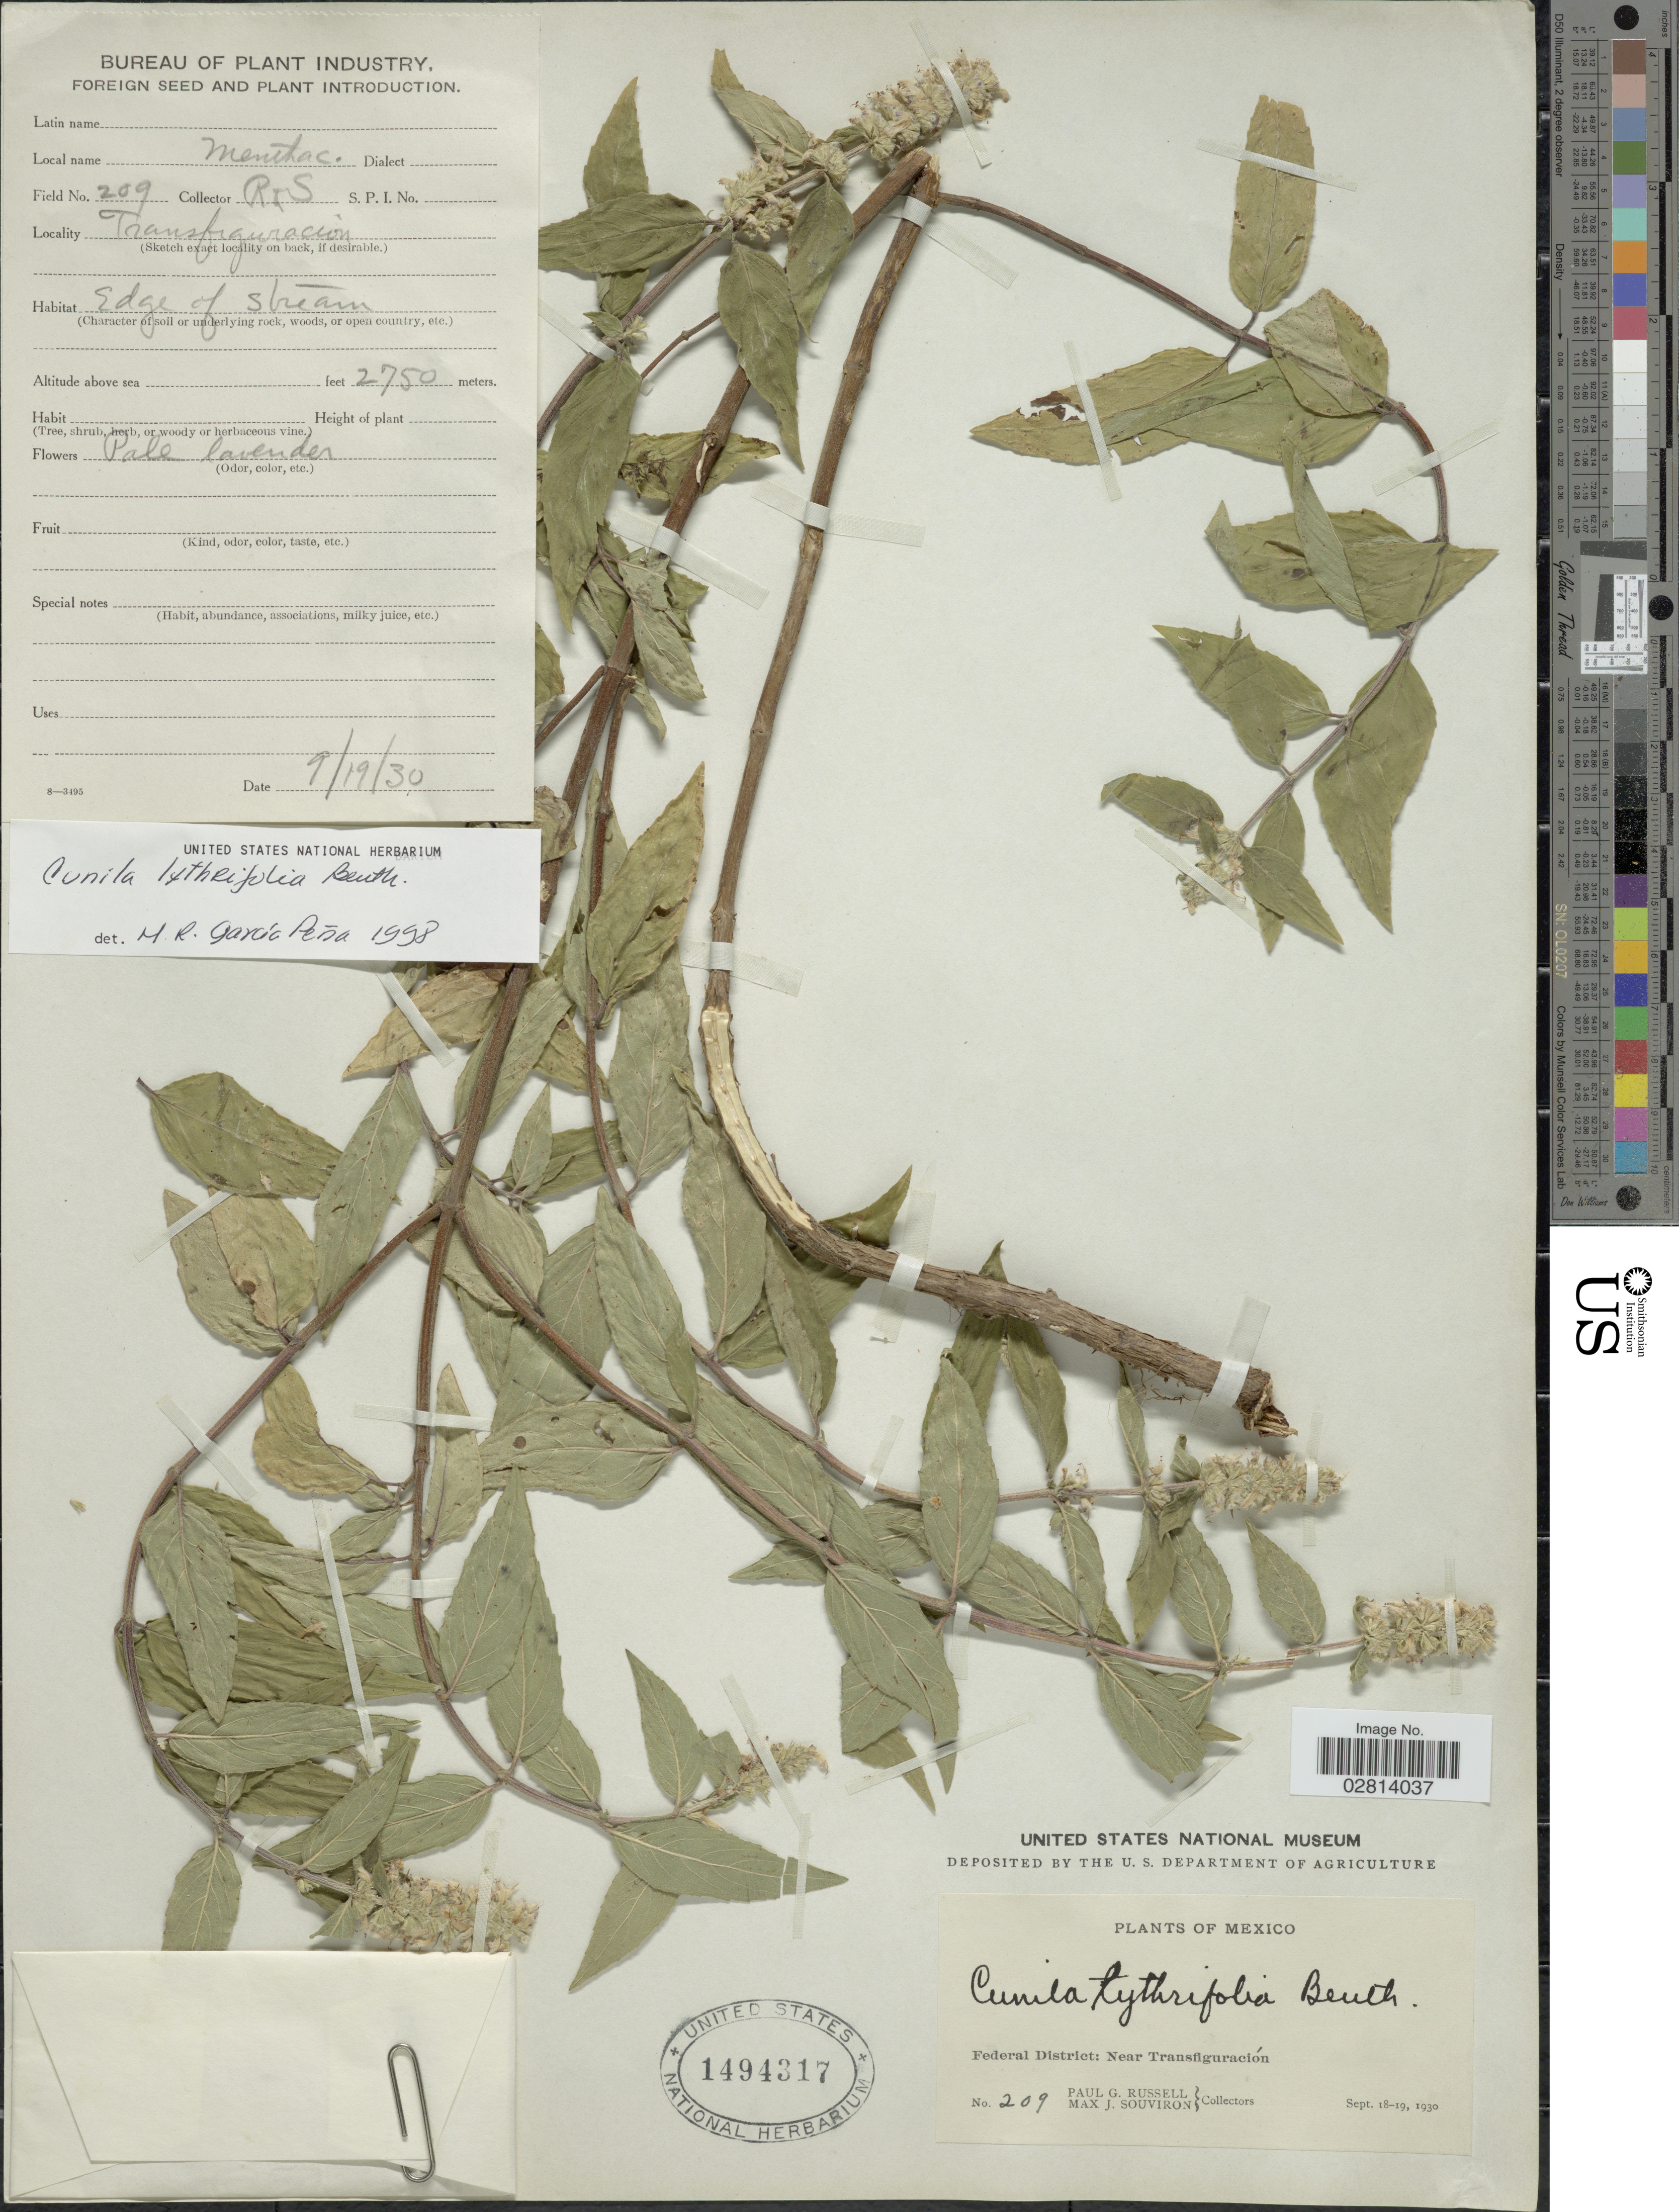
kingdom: Plantae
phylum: Tracheophyta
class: Magnoliopsida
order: Lamiales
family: Lamiaceae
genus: Cunila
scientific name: Cunila lythrifolia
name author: Benth.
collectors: P. G. Russell & M. J. Souviron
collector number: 209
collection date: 1930-09-19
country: Mexico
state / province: Distrito Federal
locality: Transfiguracion, edge of stream, Federal District: Near Transfiguración.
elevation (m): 2750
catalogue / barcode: US 1494317